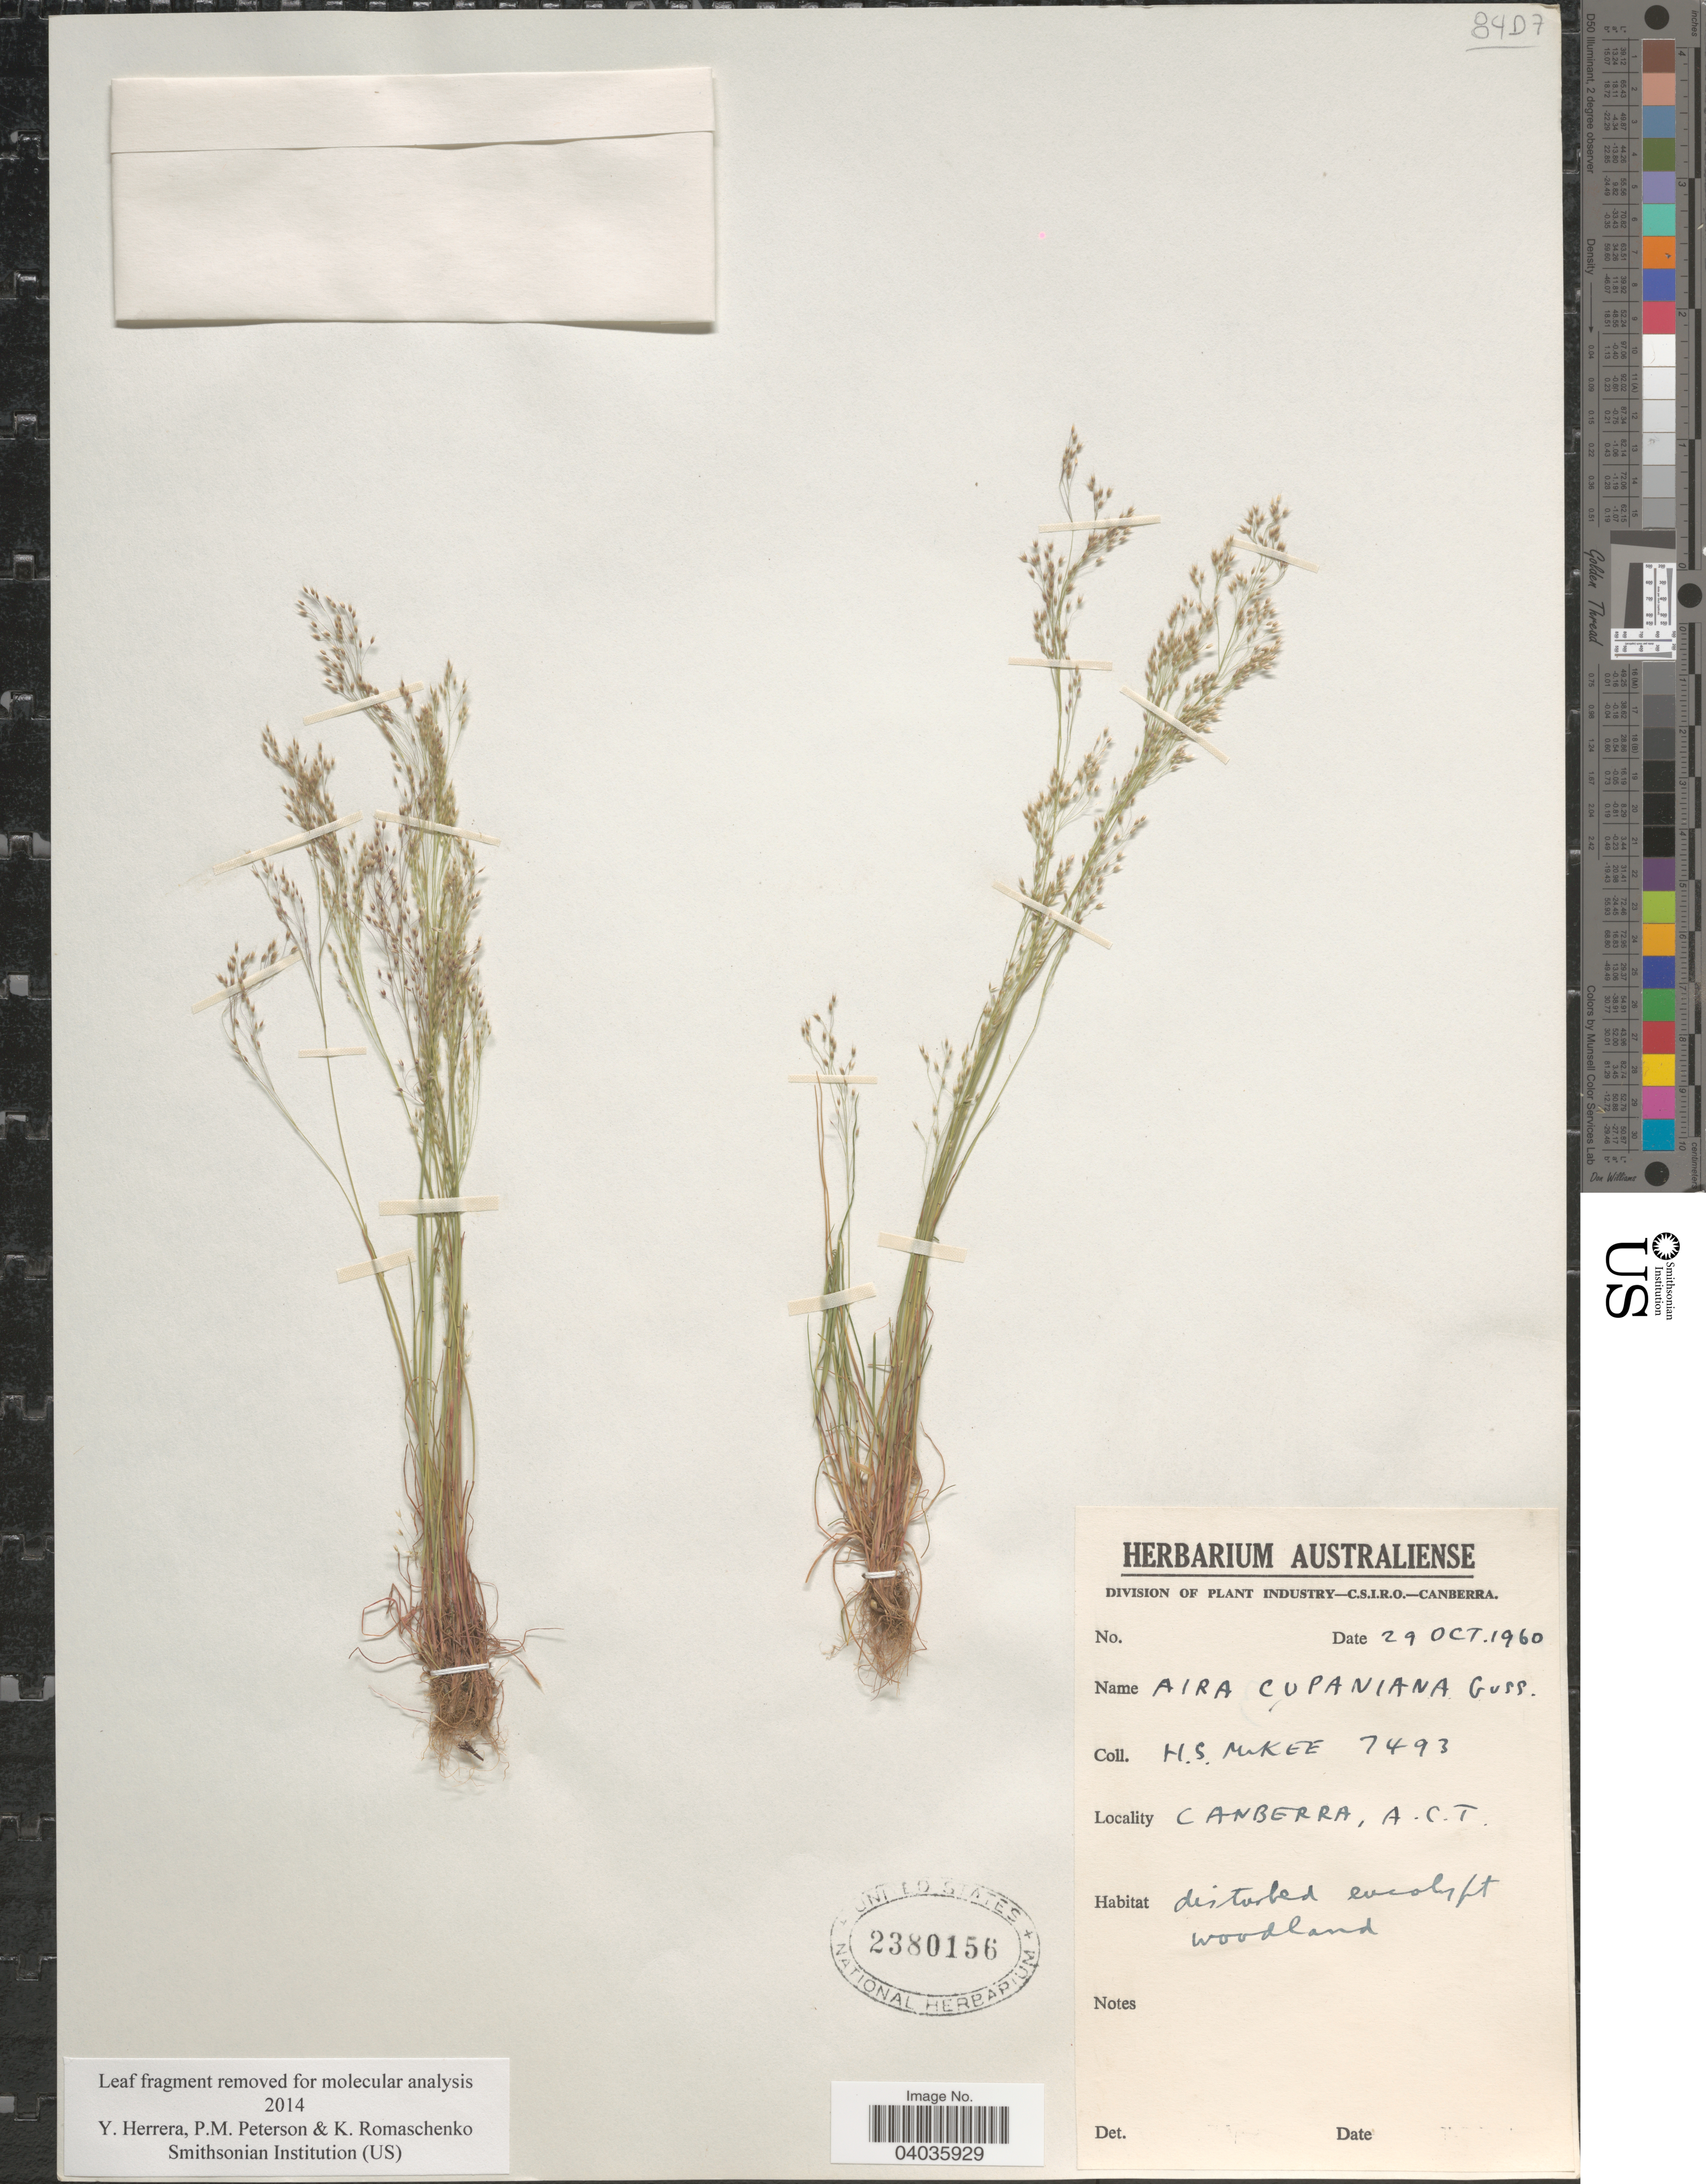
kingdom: Plantae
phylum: Tracheophyta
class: Liliopsida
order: Poales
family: Poaceae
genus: Aira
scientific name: Aira cupaniana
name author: Gussone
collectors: H. S. McKee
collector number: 7493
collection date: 1960-10-29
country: Australia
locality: Canberra, A.C.T.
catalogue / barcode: US 2380156